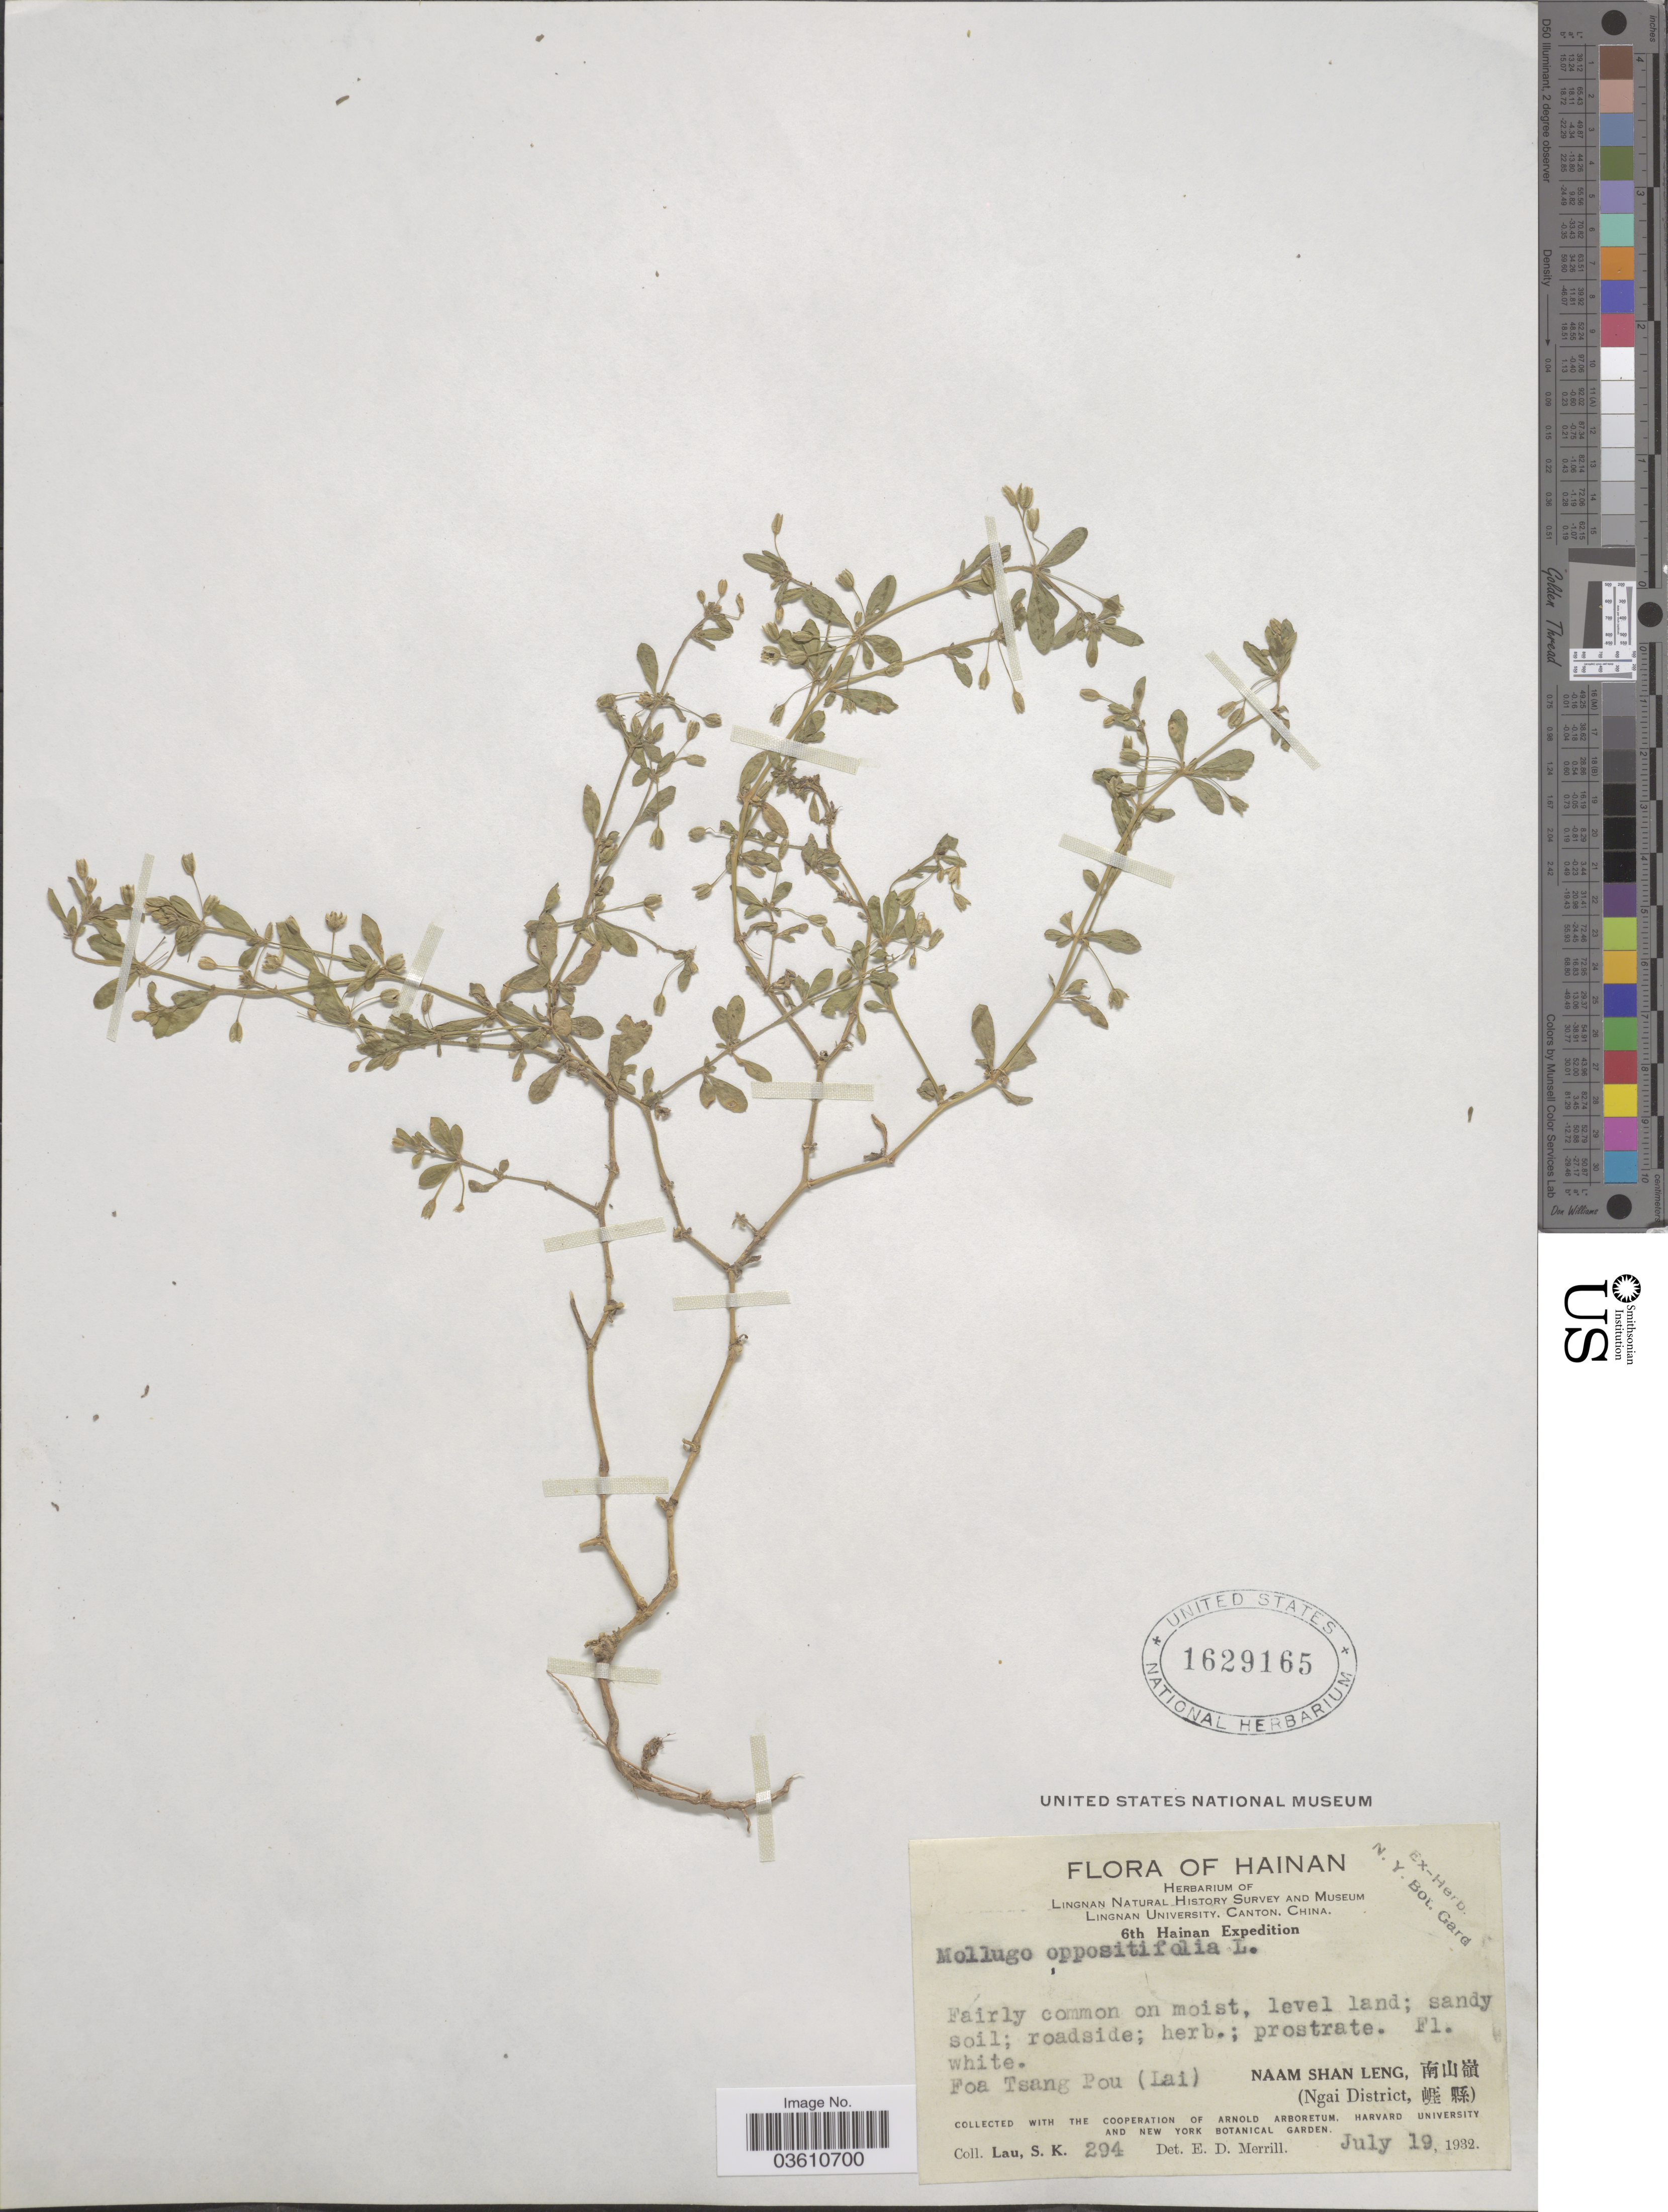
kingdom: Plantae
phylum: Tracheophyta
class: Magnoliopsida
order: Caryophyllales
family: Molluginaceae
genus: Glinus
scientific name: Glinus oppositifolius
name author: (L.) Aug. DC.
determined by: Strong, Mark T., (BOT), Smithsonian Institution - National Museum of Natural History (UNITED STATES)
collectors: S. K. Lau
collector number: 294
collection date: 1932-07-19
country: China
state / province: Hainan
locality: Foa Tsang Pou (Lai). Naam Shan Leng. (Ngai District).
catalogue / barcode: US 1629165